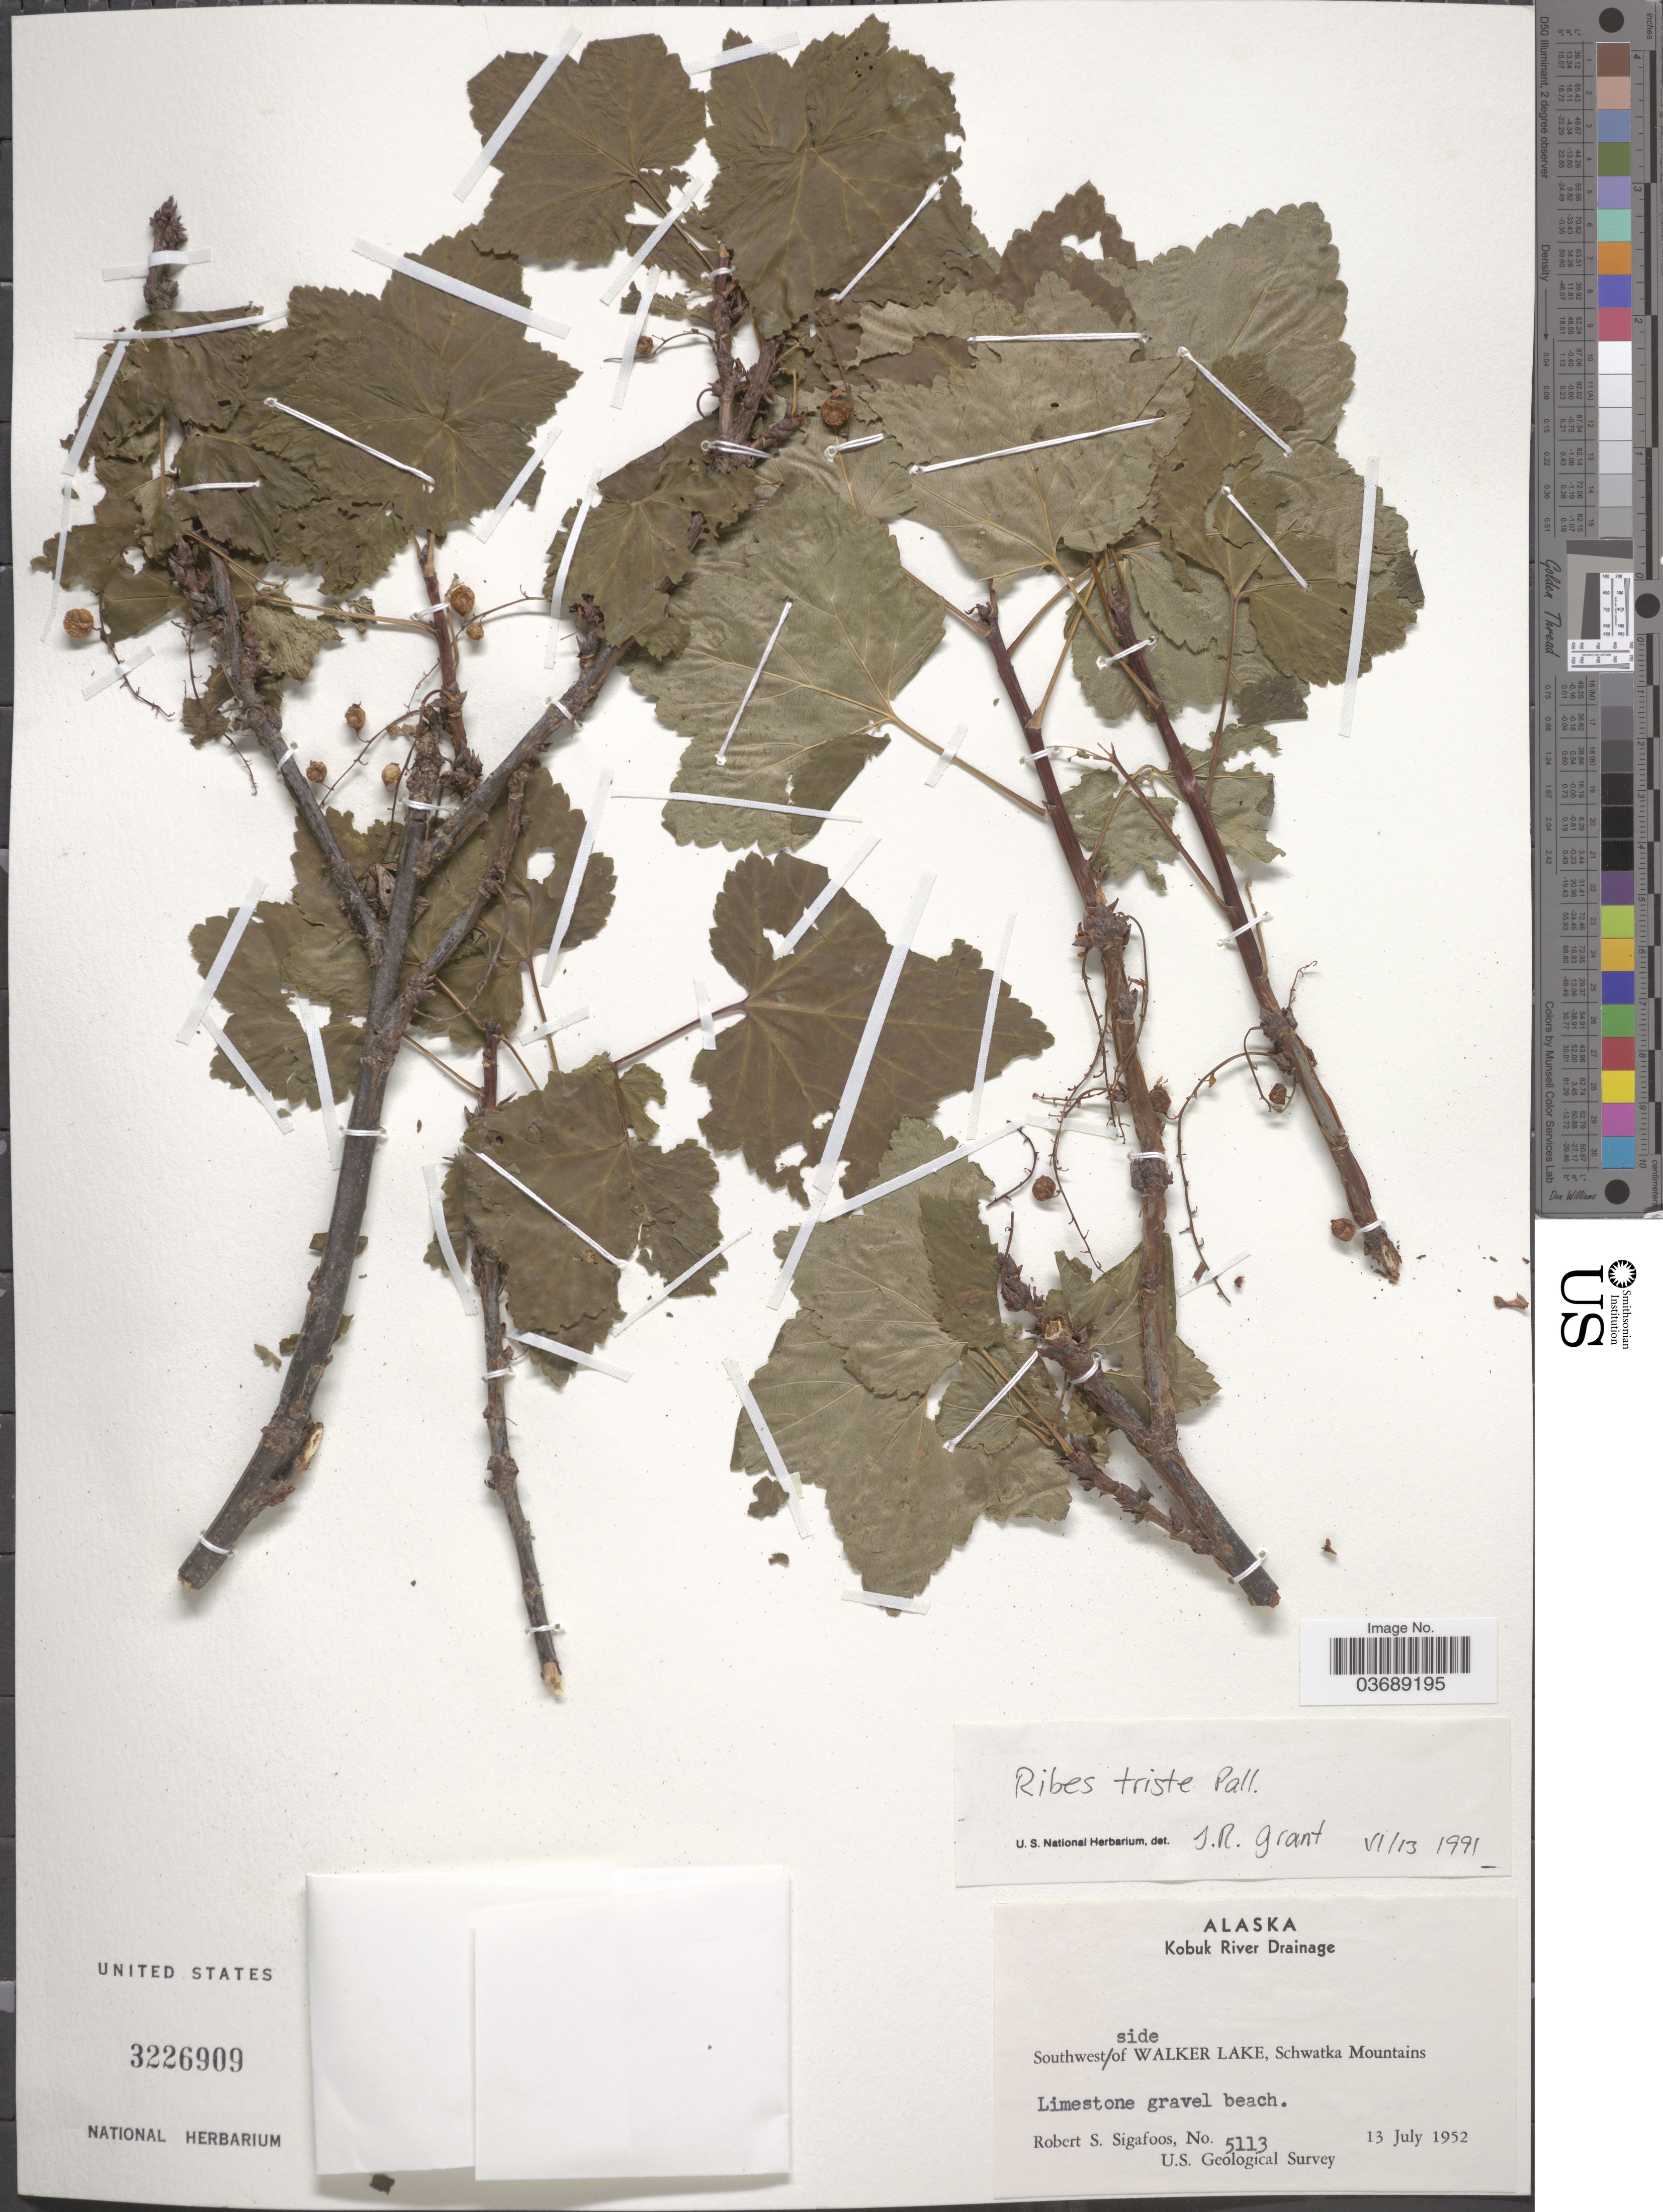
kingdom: Plantae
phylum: Tracheophyta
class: Magnoliopsida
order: Saxifragales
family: Grossulariaceae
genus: Ribes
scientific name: Ribes triste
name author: Pall.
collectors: R. Sigafoos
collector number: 5113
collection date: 1952-07-13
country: United States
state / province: Alaska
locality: Kobuk River Drainage. Southwest side of Walker Lake, Schwatka Mountains.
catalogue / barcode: US 3226909